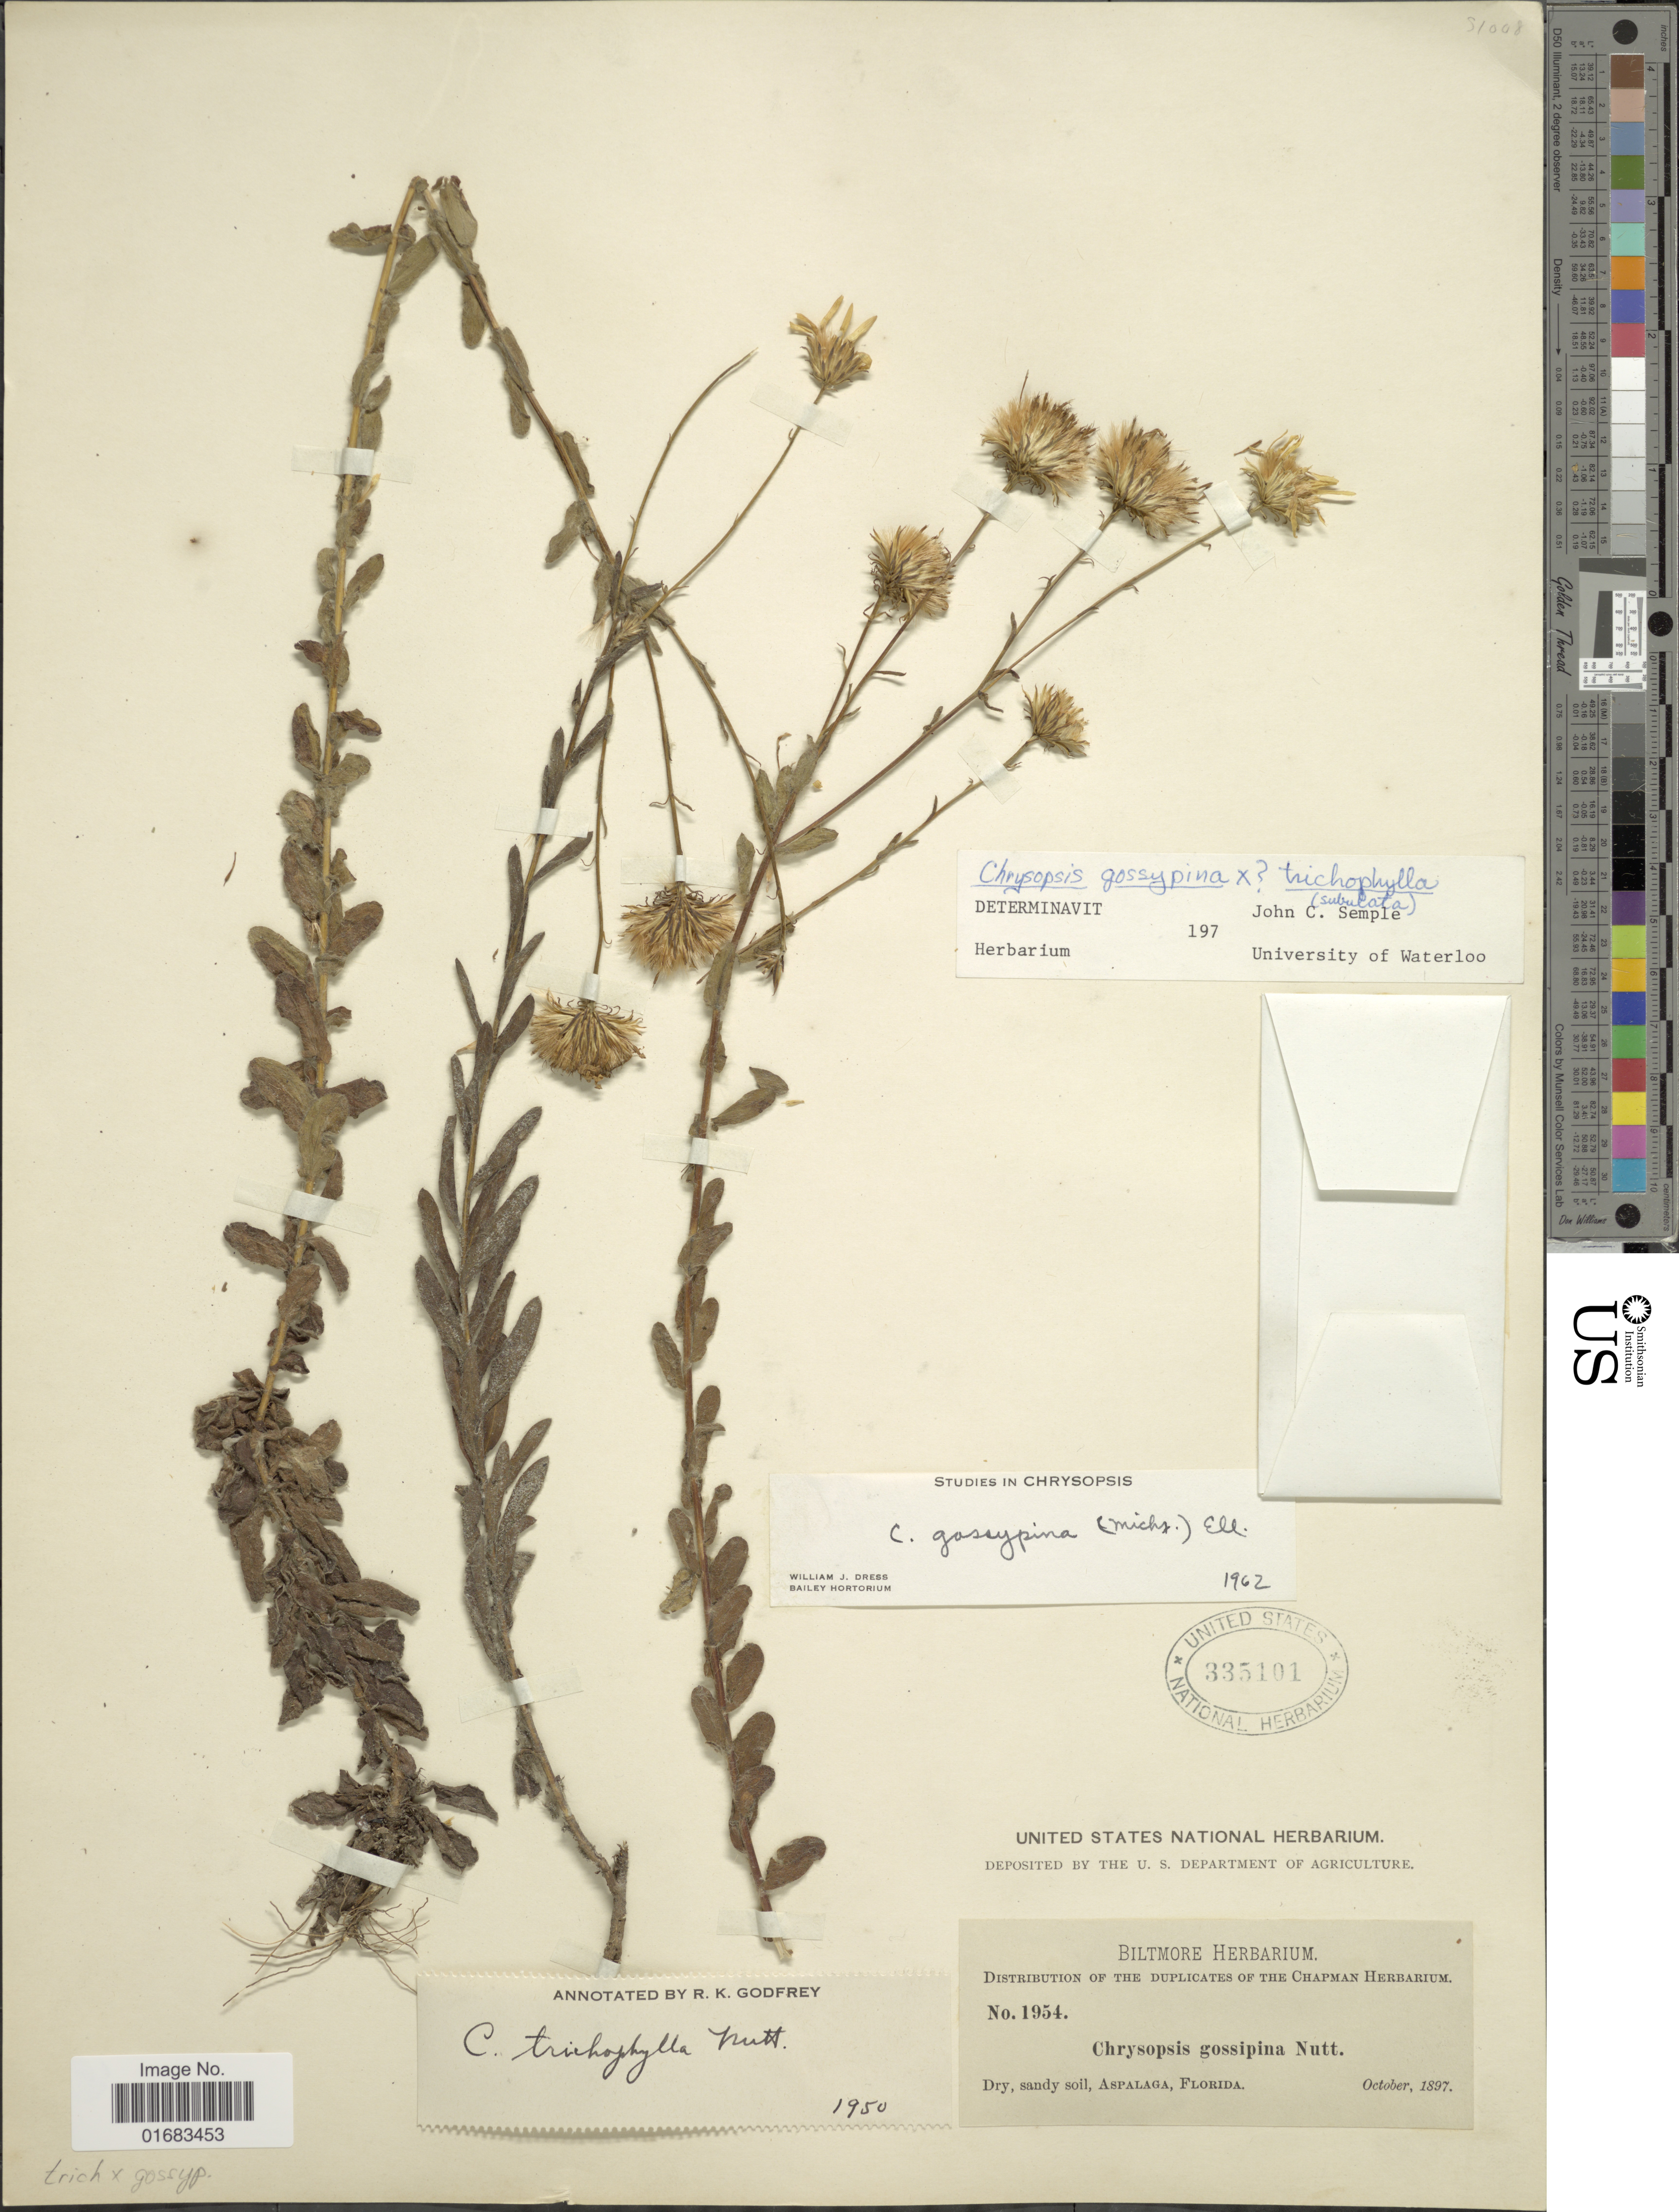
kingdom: Plantae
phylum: Tracheophyta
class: Magnoliopsida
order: Asterales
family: Asteraceae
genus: Chrysopsis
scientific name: Chrysopsis gossypina f. trichophylla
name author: (Nutt.) Semple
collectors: ex herb. Biltmore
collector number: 1954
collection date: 1897-10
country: United States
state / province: Florida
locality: Aspalaga.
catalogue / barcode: US 335101